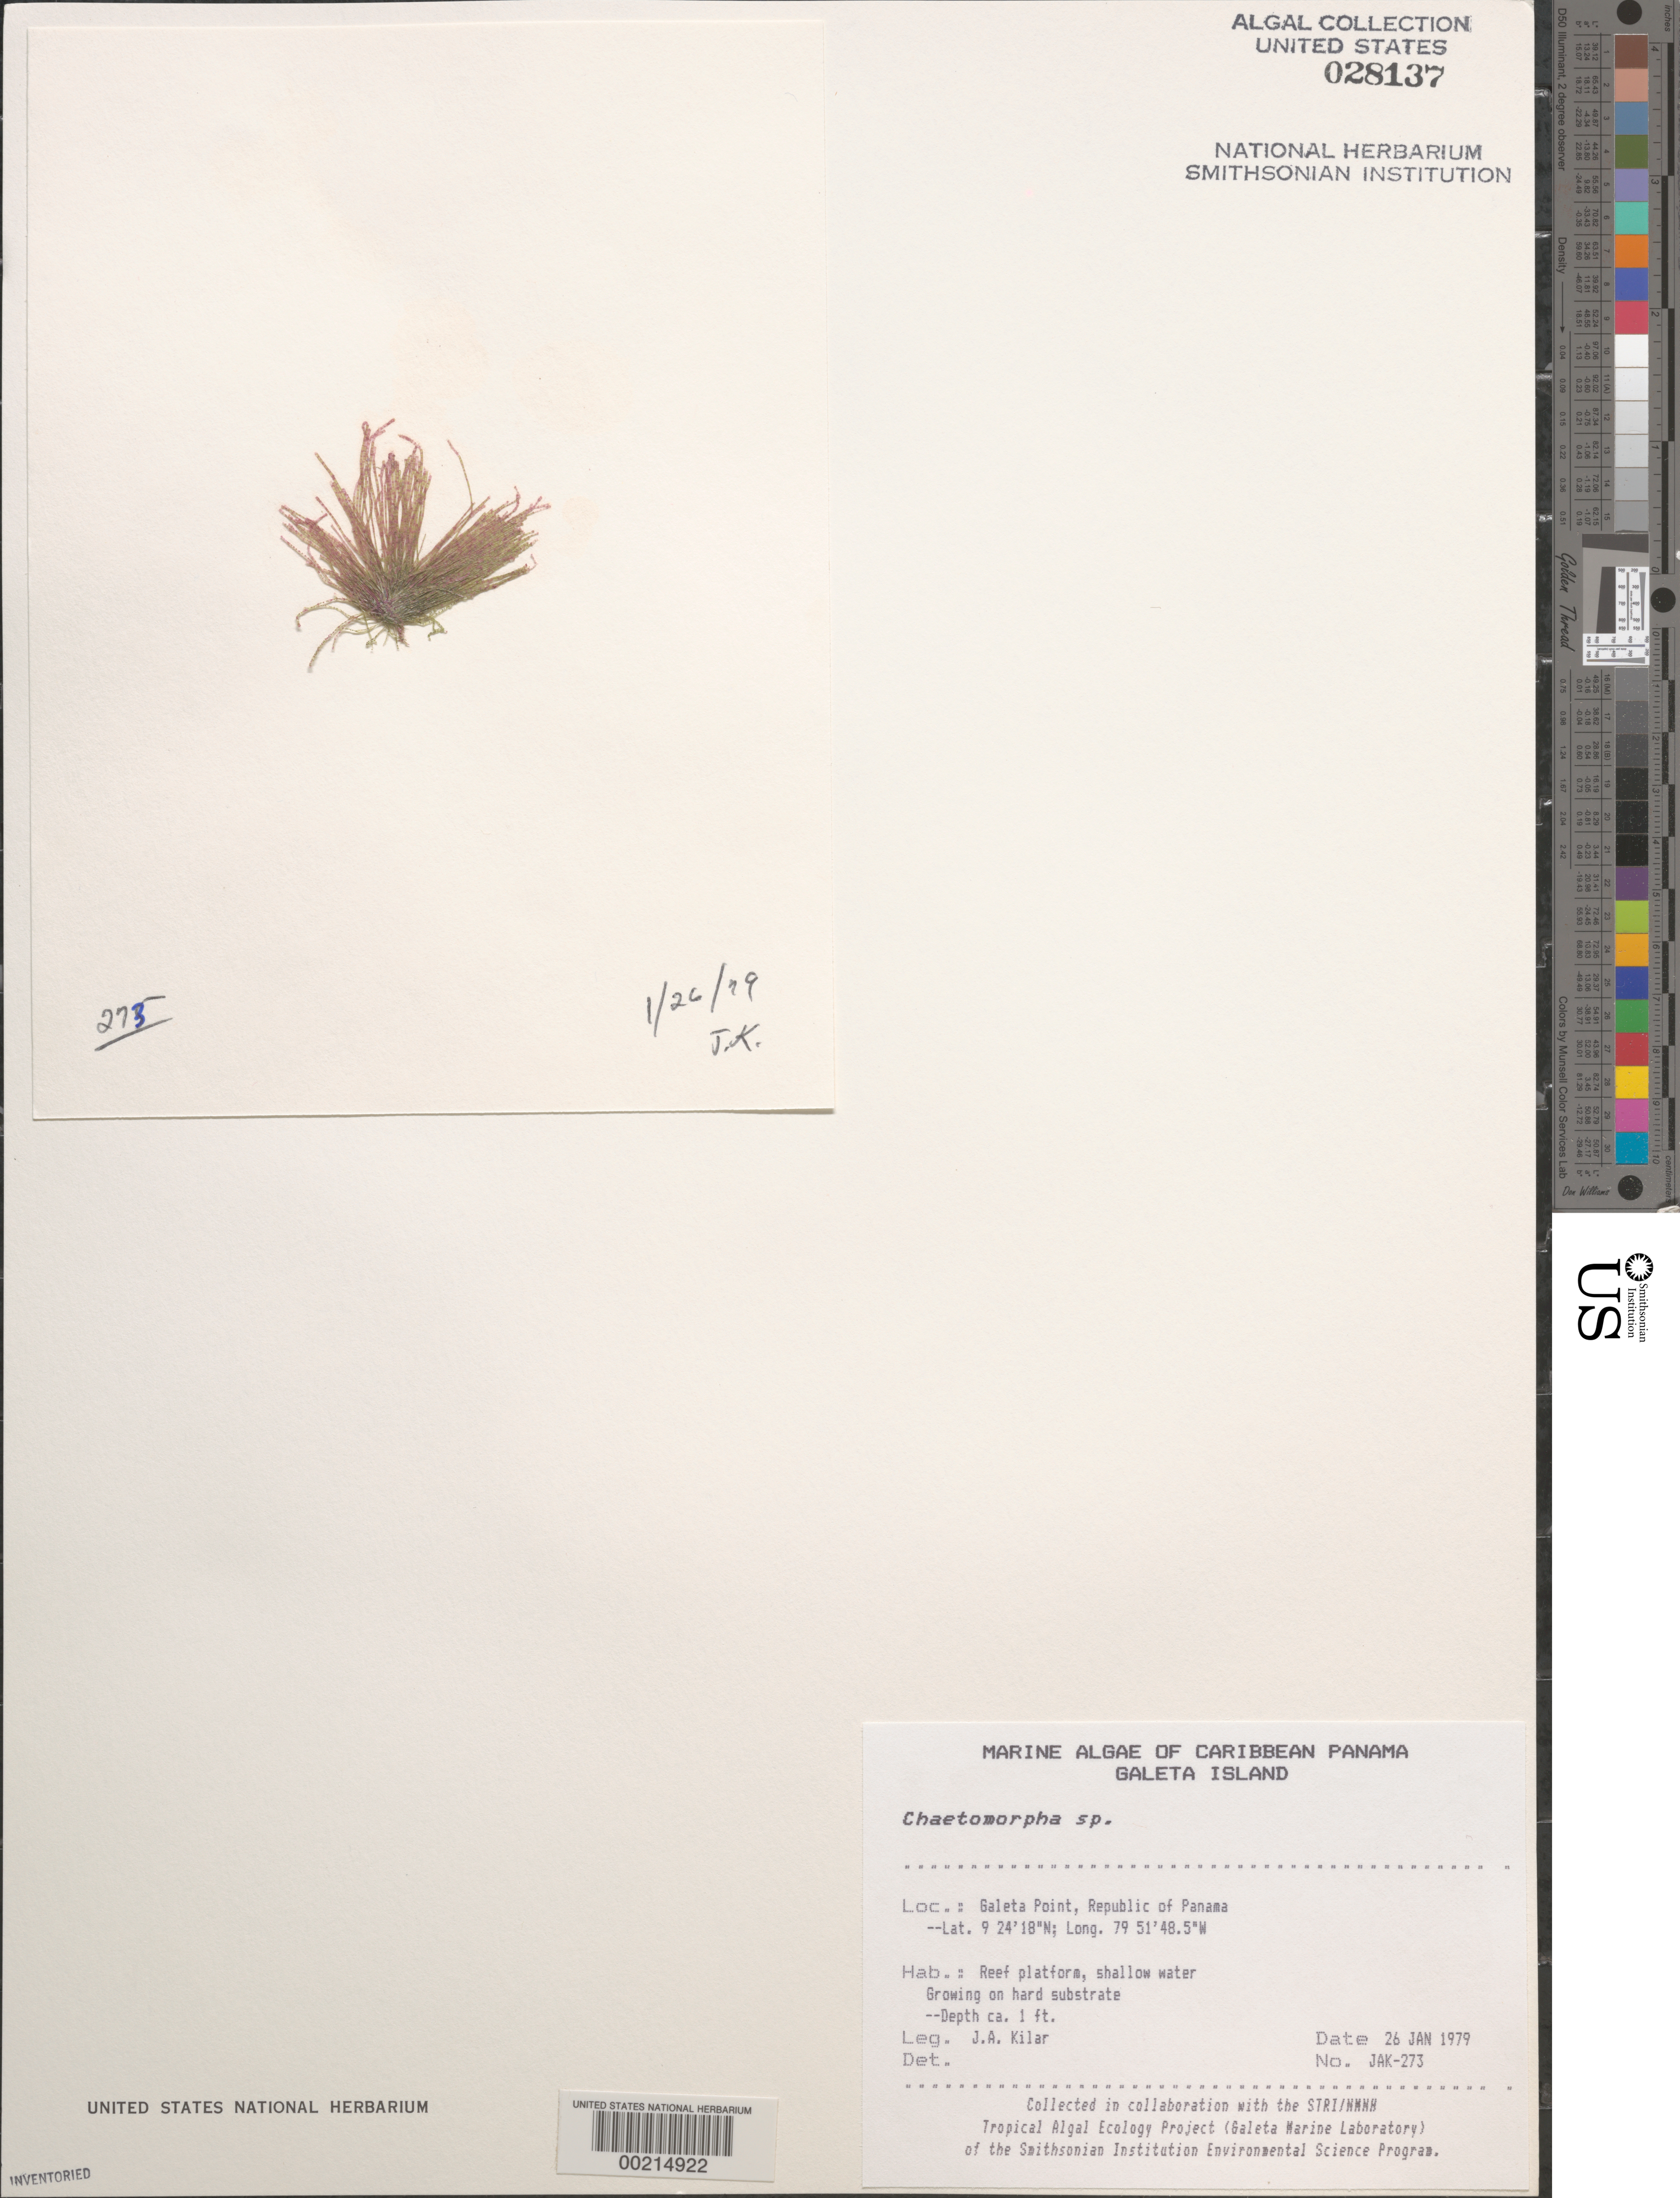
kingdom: Plantae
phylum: Chlorophyta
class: Ulvophyceae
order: Cladophorales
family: Cladophoraceae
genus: Chaetomorpha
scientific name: Chaetomorpha sp.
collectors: J. A. Kilar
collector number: JAK-273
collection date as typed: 26 Jan 1979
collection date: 1979-01-26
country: Panama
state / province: Colón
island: Galeta Island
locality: Galeta Point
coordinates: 9 24' 18" N, 79 51' 48.5" W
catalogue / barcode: US 28137